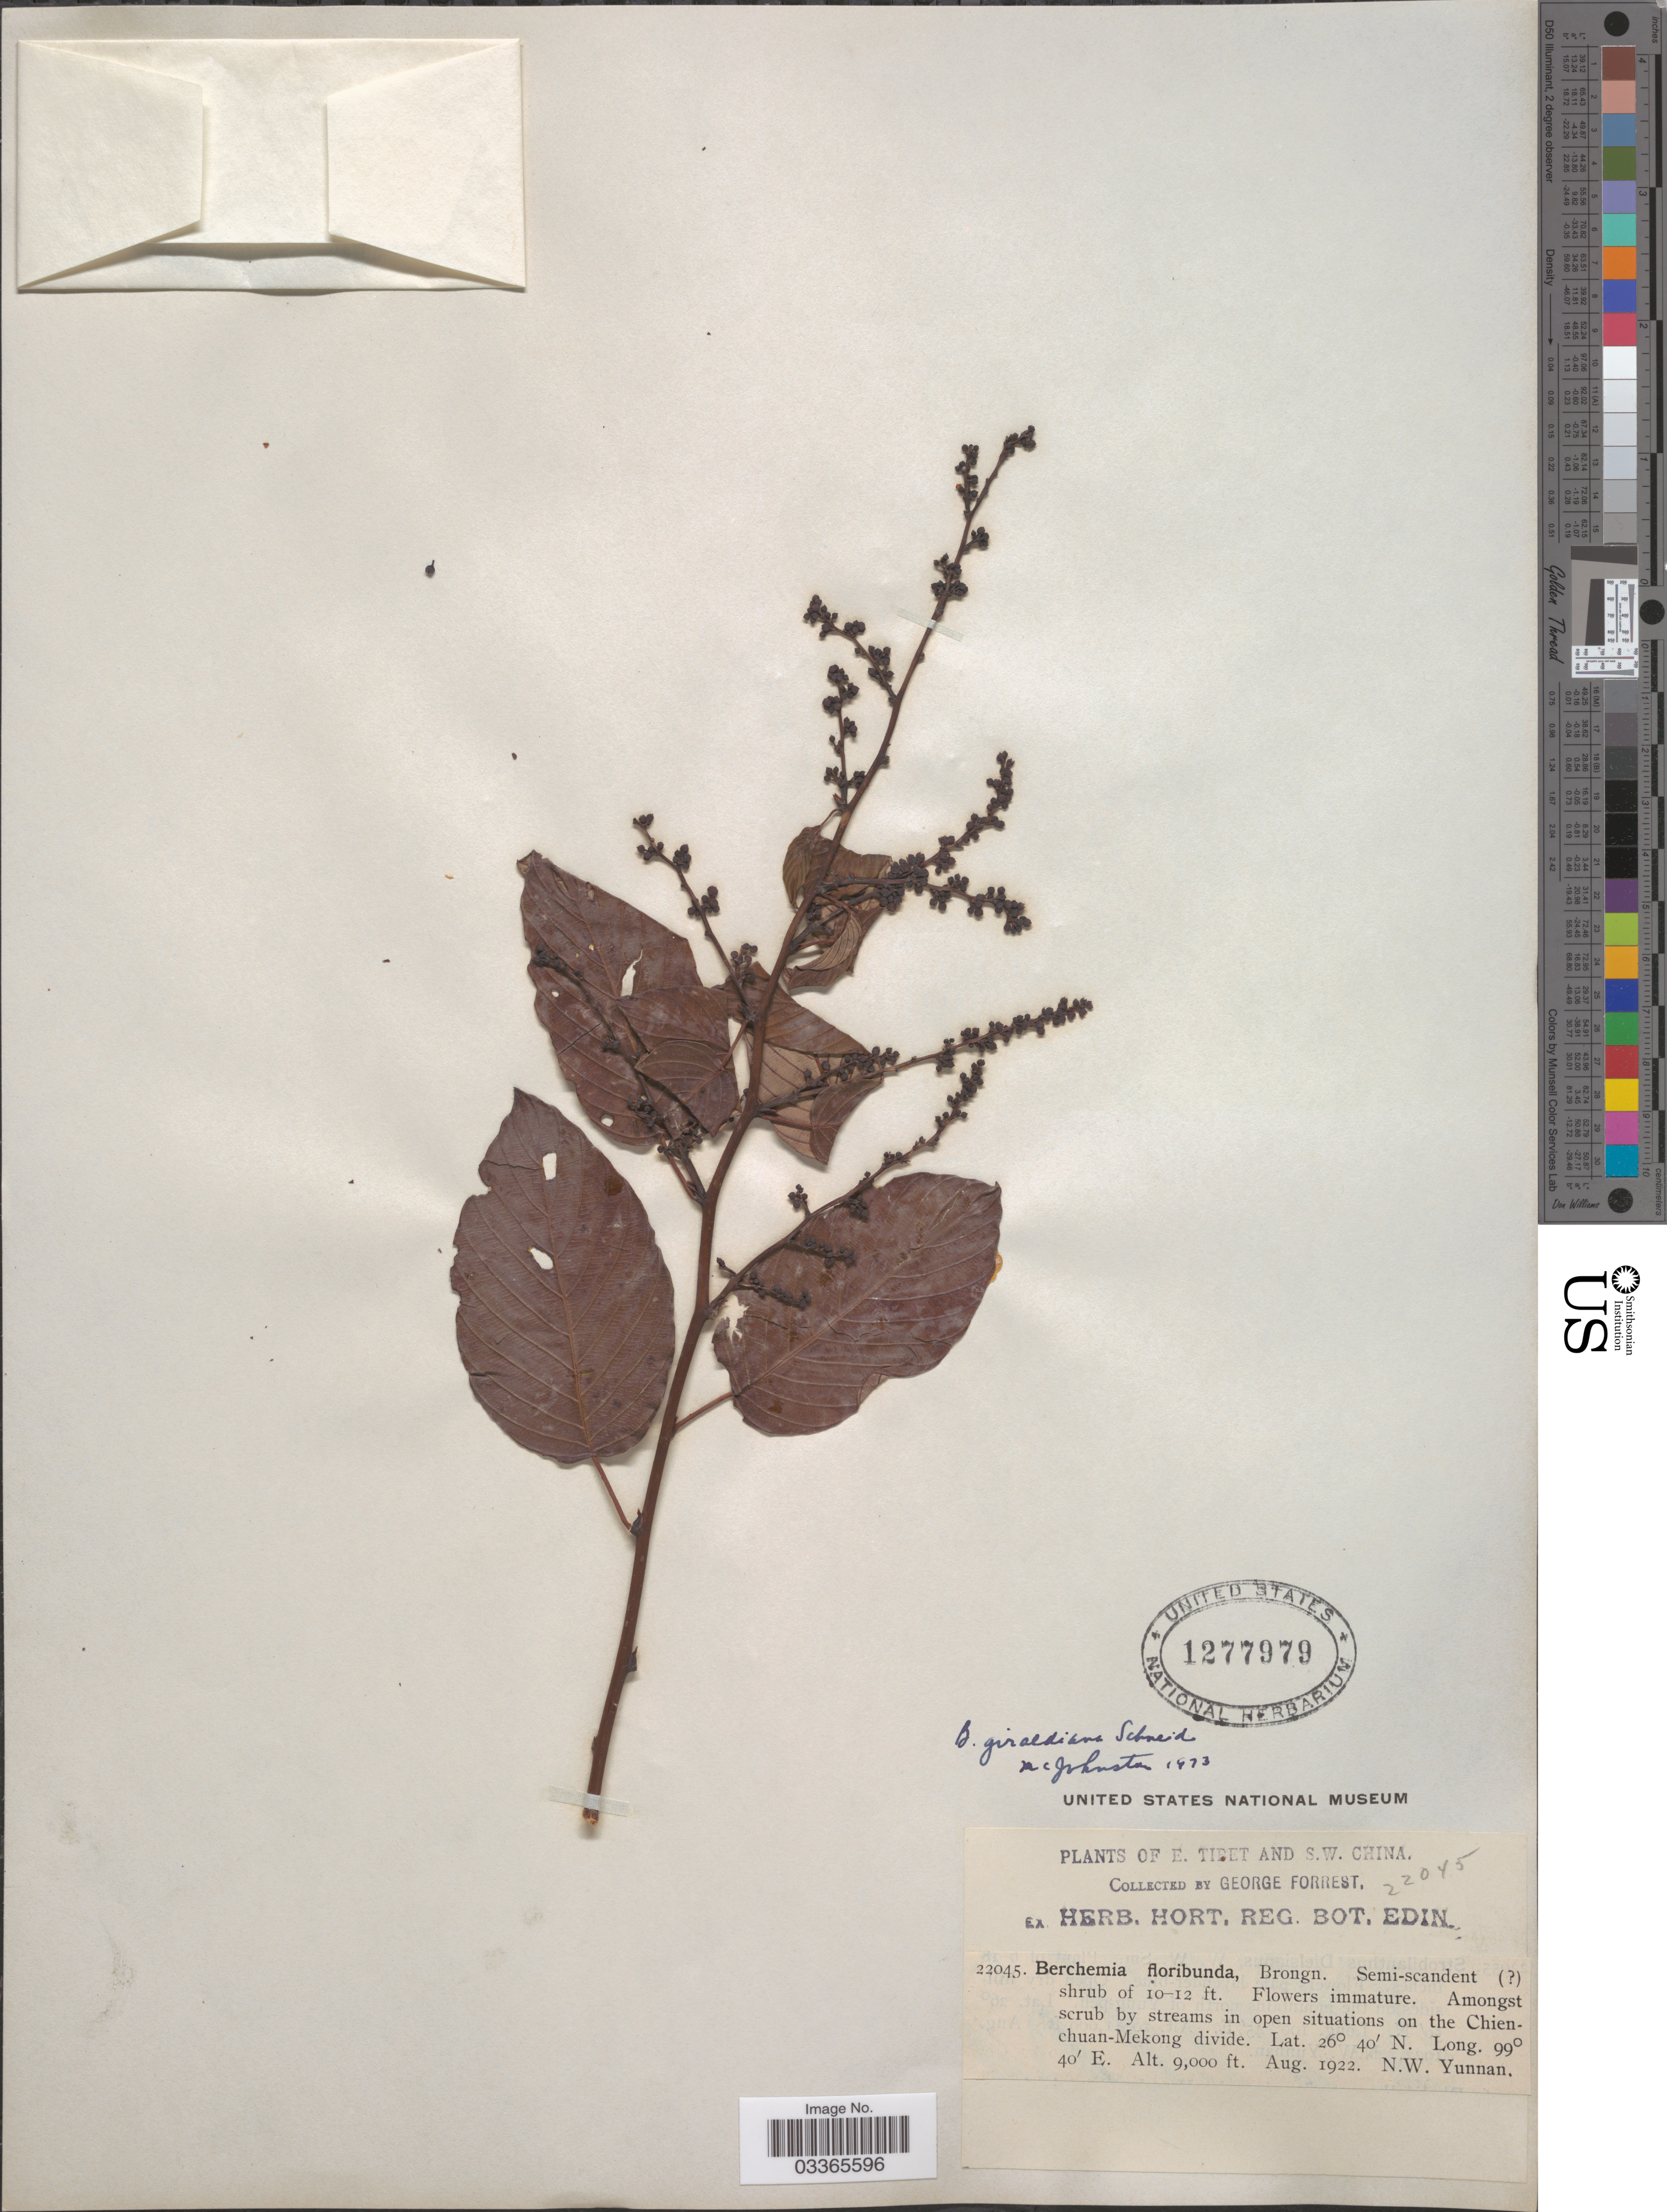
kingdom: Plantae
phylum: Tracheophyta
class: Magnoliopsida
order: Rosales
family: Rhamnaceae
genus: Berchemia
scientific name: Berchemia giraldiana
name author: C.K. Schneid.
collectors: G. Forrest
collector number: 22045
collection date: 1922-08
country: China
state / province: Yunnan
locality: E. Tibet and S.W. China, Amongst scrub by streams in open situations on the Chien-chuan-Mekong divide, N.W. Yunnan.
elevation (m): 2743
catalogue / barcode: US 1277979